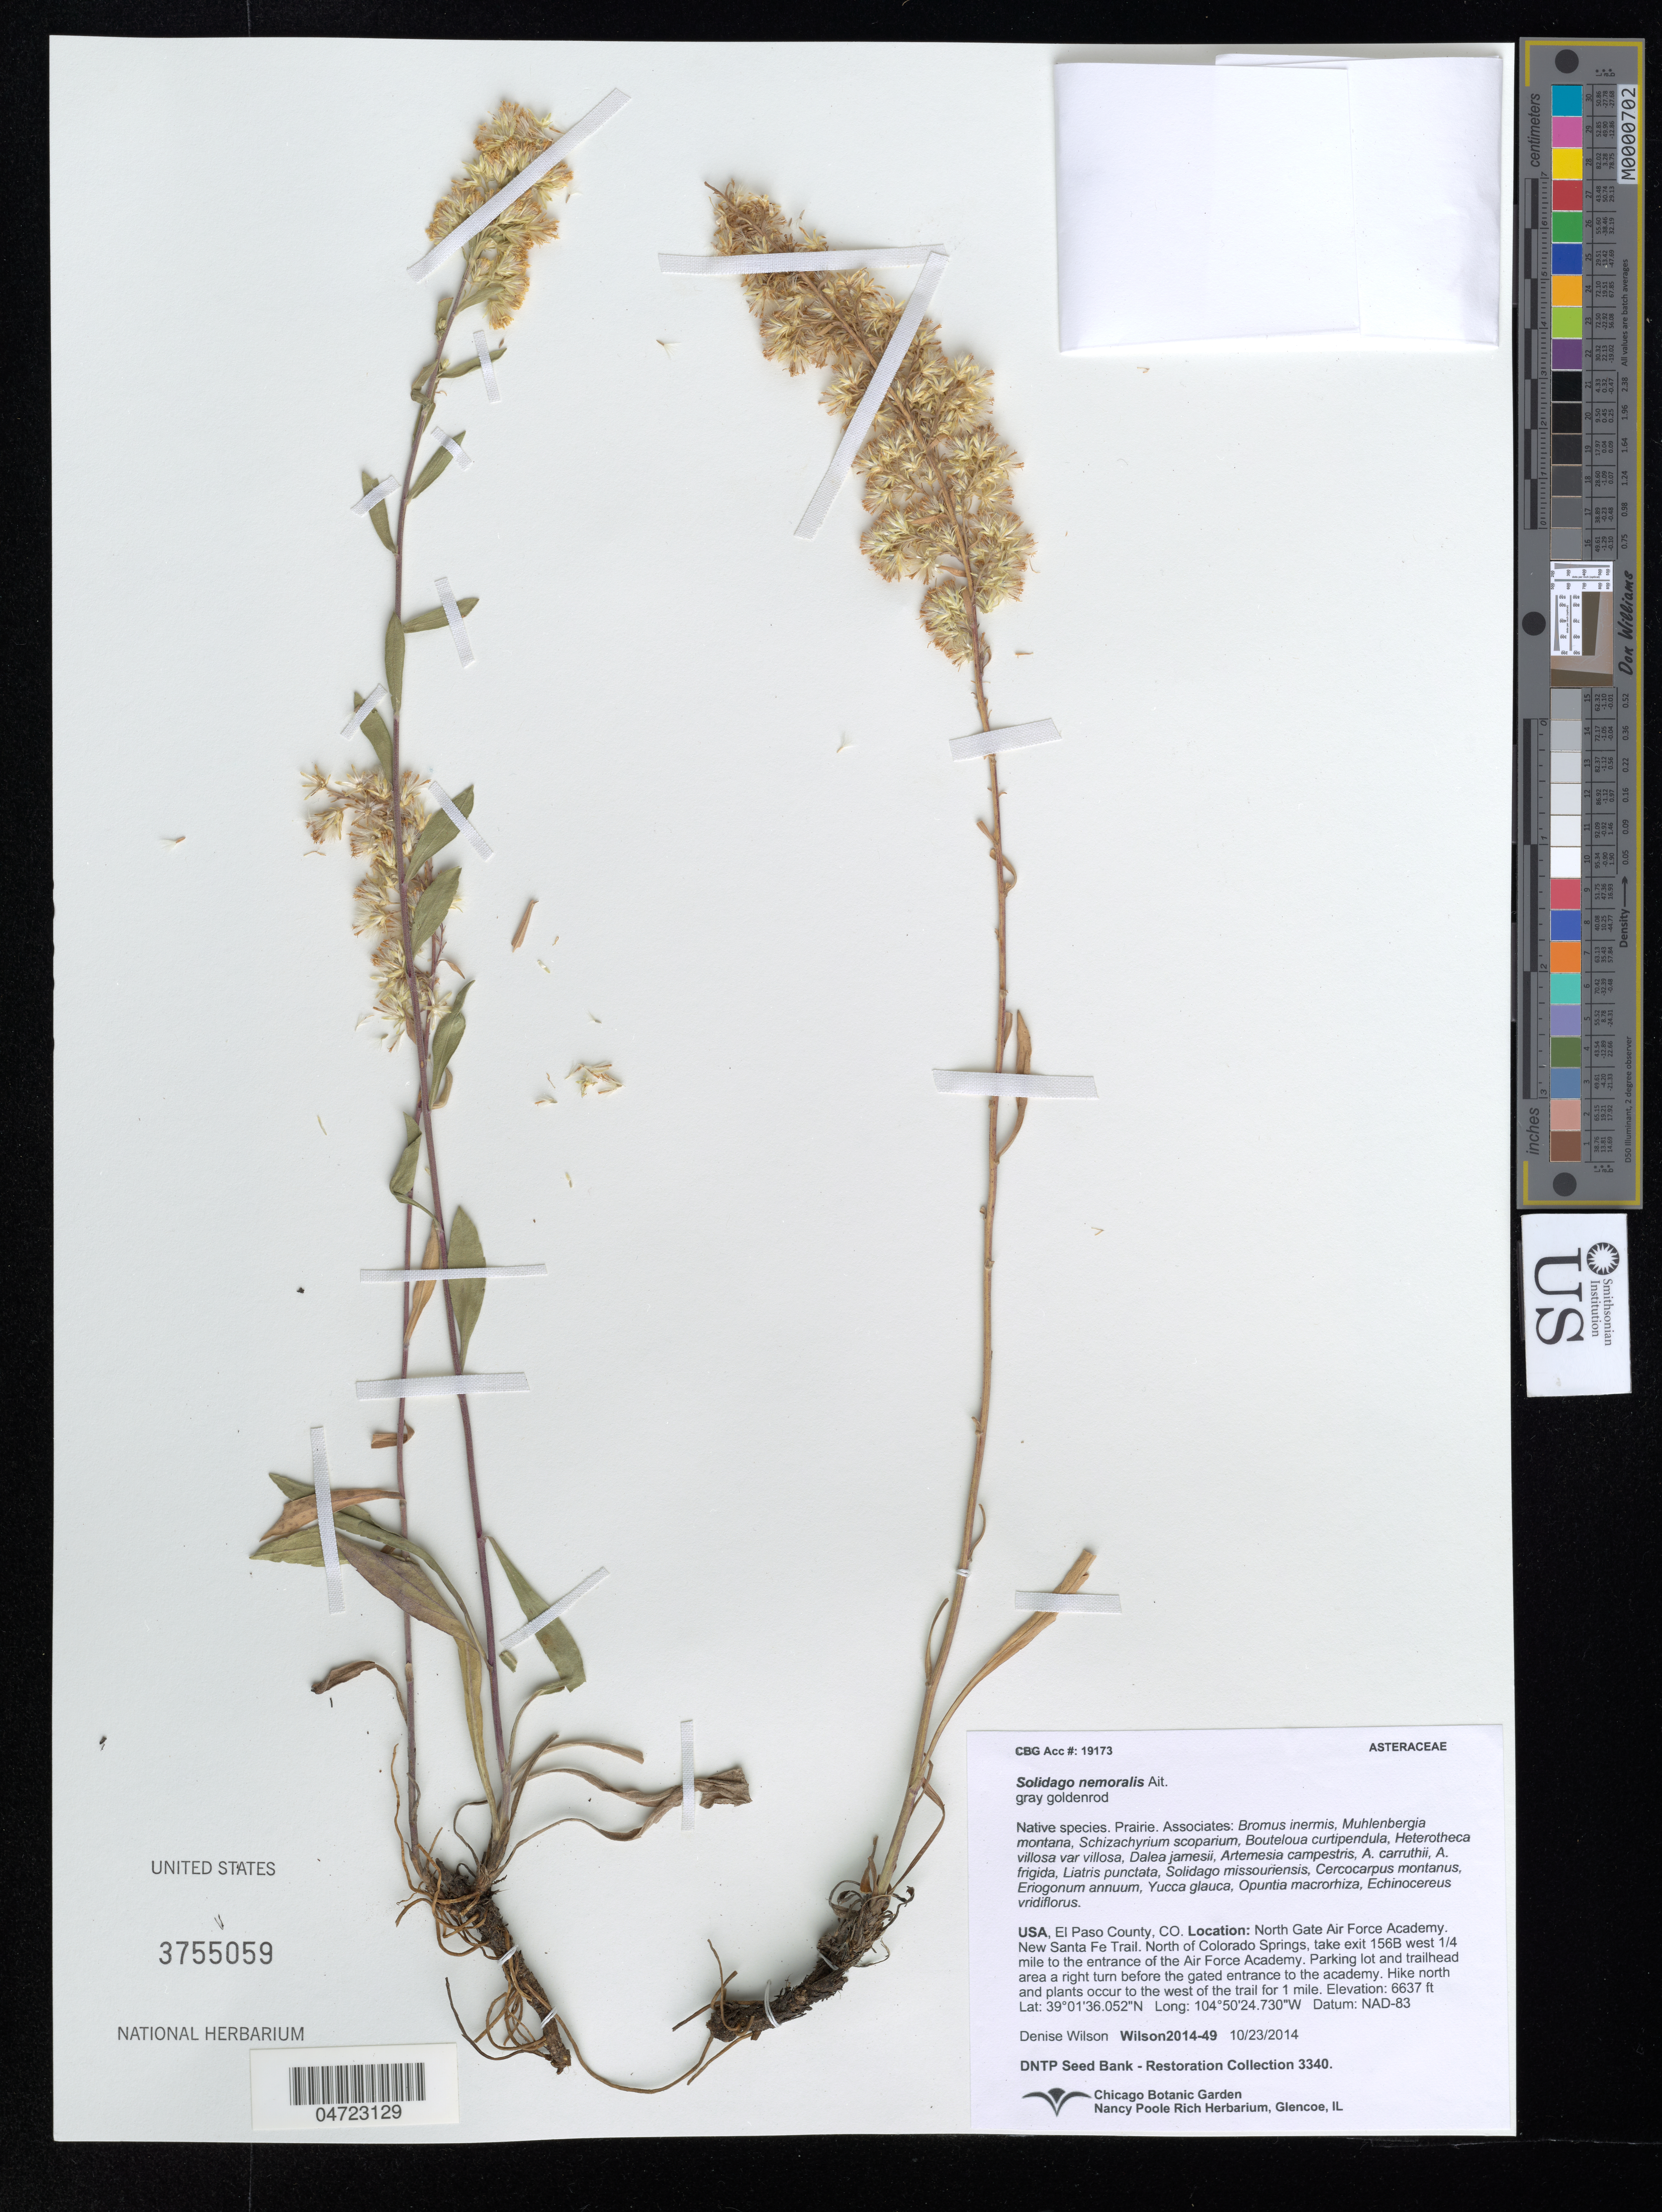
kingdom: Plantae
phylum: Tracheophyta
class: Magnoliopsida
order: Asterales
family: Asteraceae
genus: Solidago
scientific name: Solidago nemoralis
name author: Aiton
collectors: D. Wilson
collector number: Wilson2014-49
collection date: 2014-10-23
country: United States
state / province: Colorado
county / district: El Paso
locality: El Paso County. North Gate Air Force Academy. New Santa Fe Trail. North of Colorado Springs, take exit 156B west 1/4 mile to the entrance of the Air Force Academy. Parking lot and trailhead area a right turn before the gated entrance to the academy. Hike north and plants occur to the west of the trail for 1 mile.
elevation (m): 2023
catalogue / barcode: US 3755059